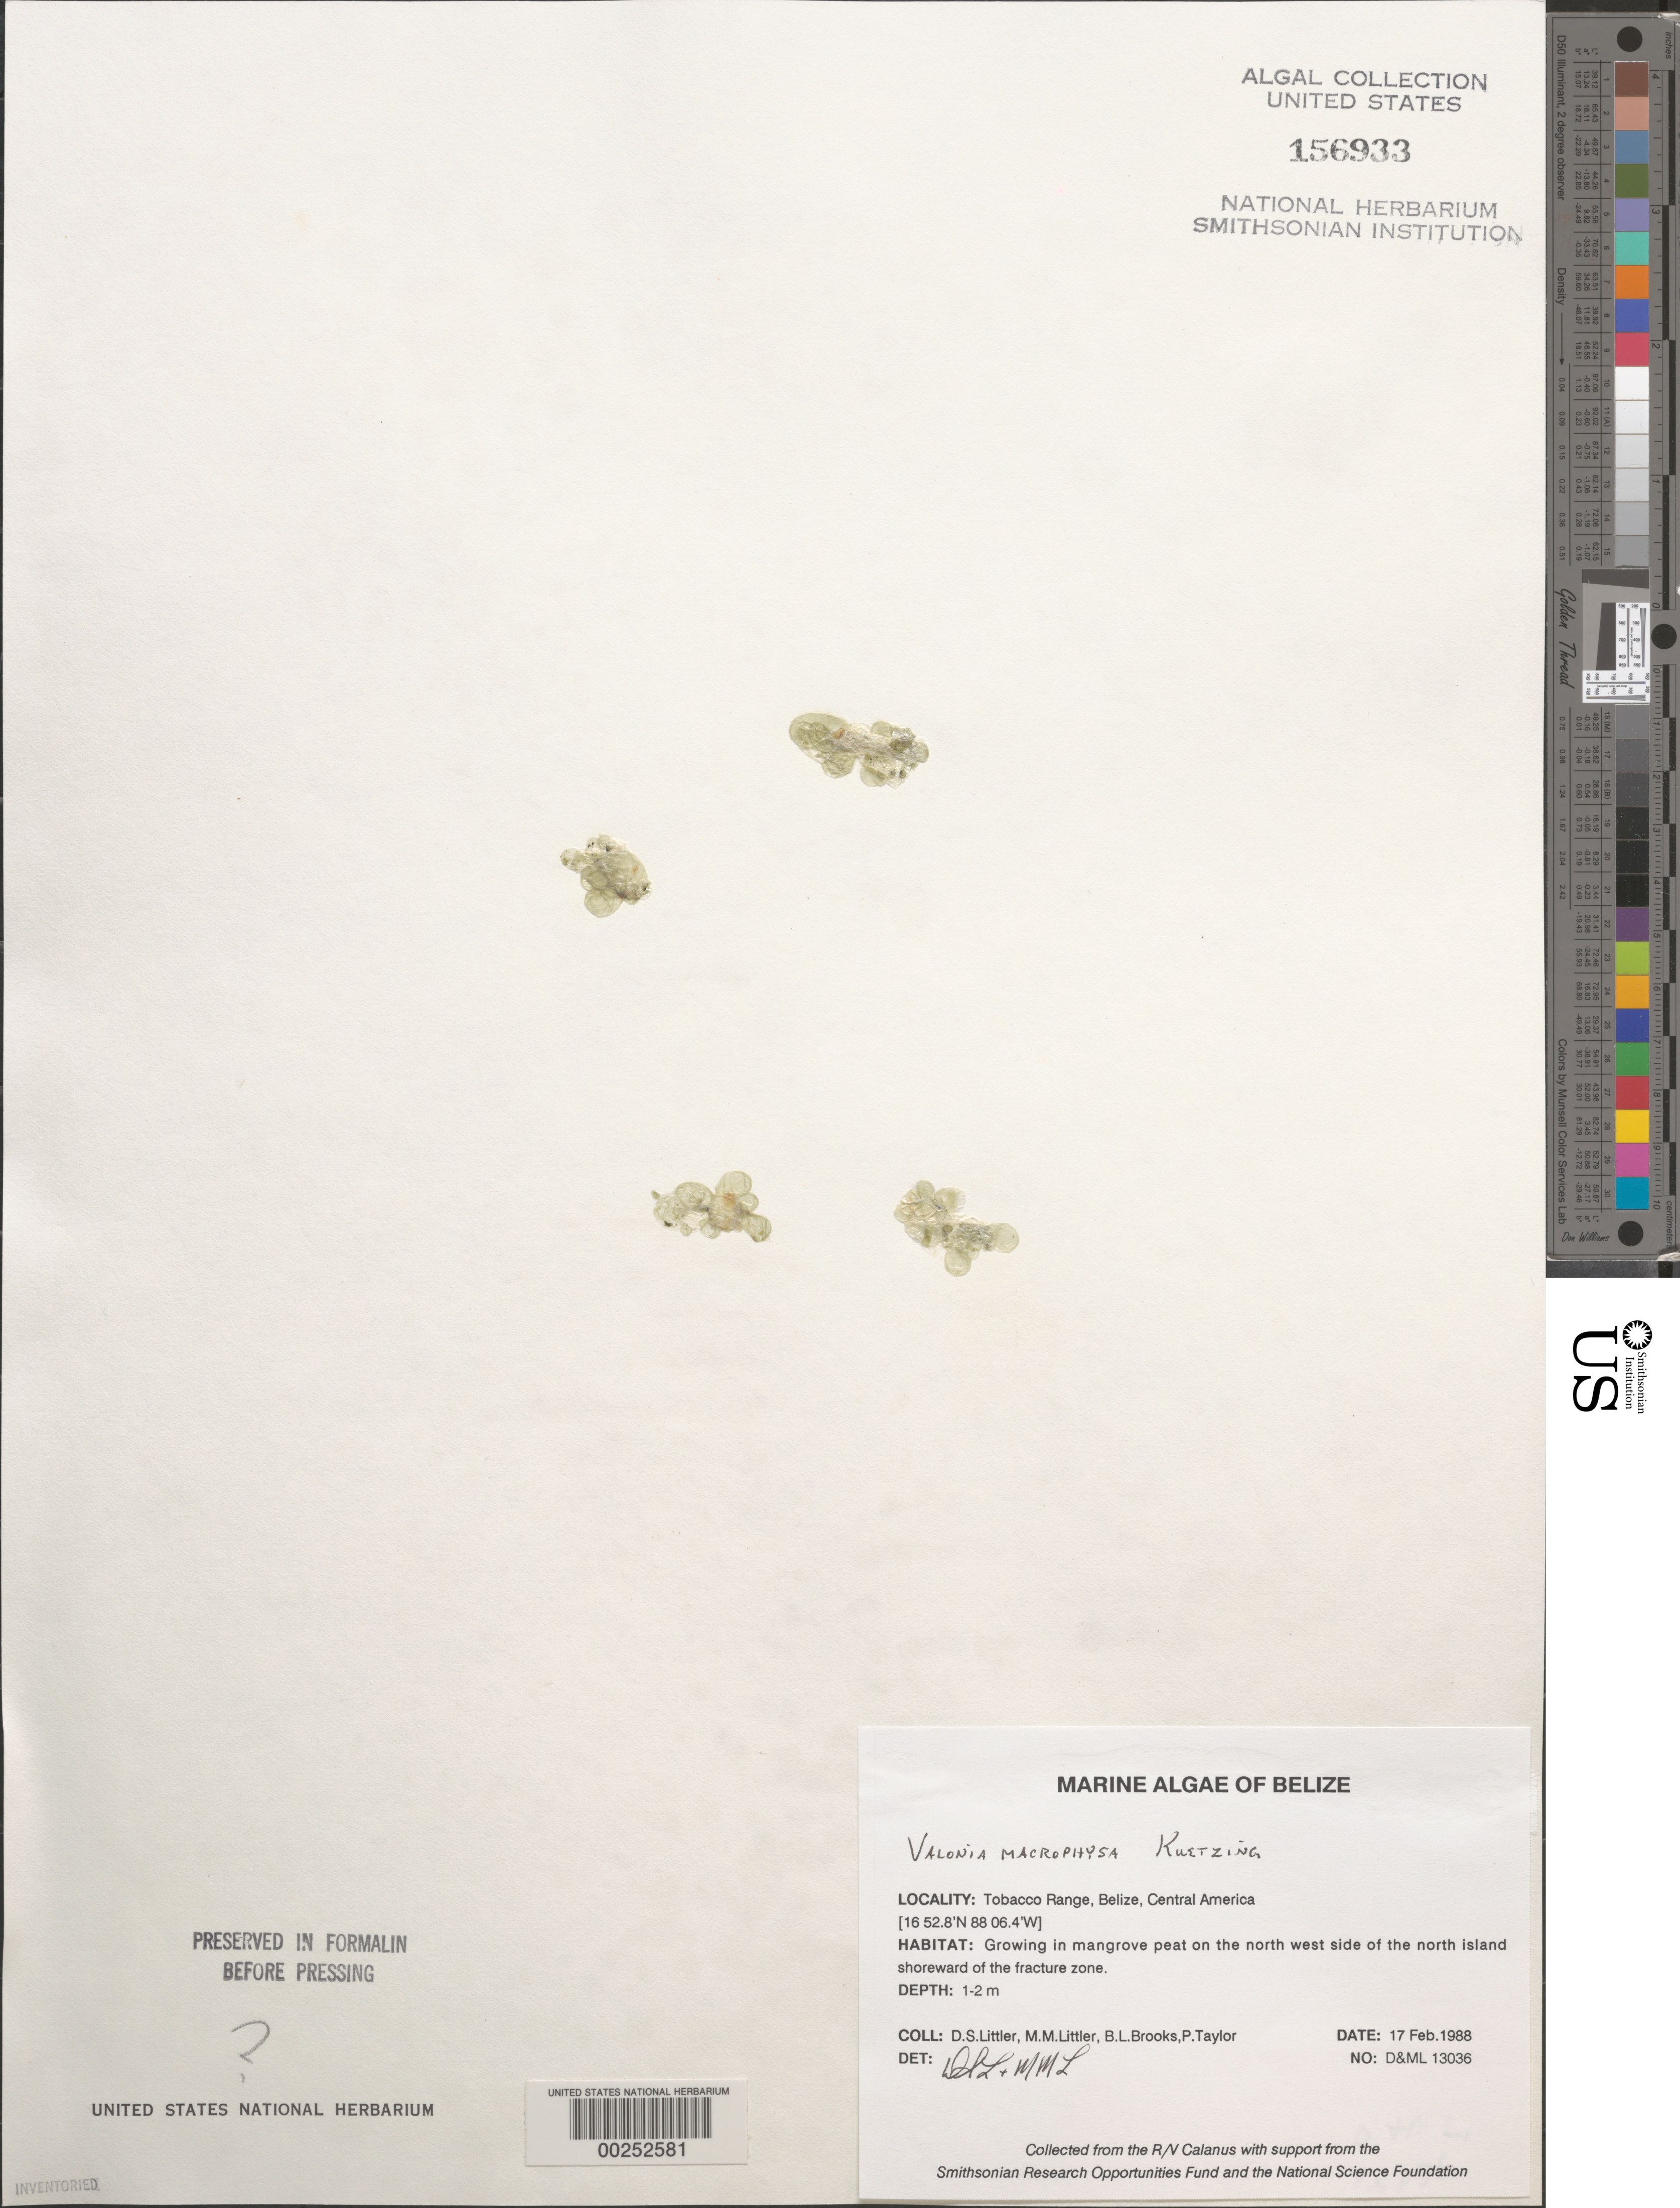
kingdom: Plantae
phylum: Chlorophyta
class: Ulvophyceae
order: Siphonocladales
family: Valoniaceae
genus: Valonia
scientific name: Valonia macrophysa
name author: Kütz.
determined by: Littler, D. S.; Littler, M. M.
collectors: D. S. Littler, M. M. Littler, B. Brooks & P. R. Taylor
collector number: D&ML 13036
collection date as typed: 17 Feb 1988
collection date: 1988-02-17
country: Belize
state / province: Stann Creek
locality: Tobacco Range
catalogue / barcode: US 156933